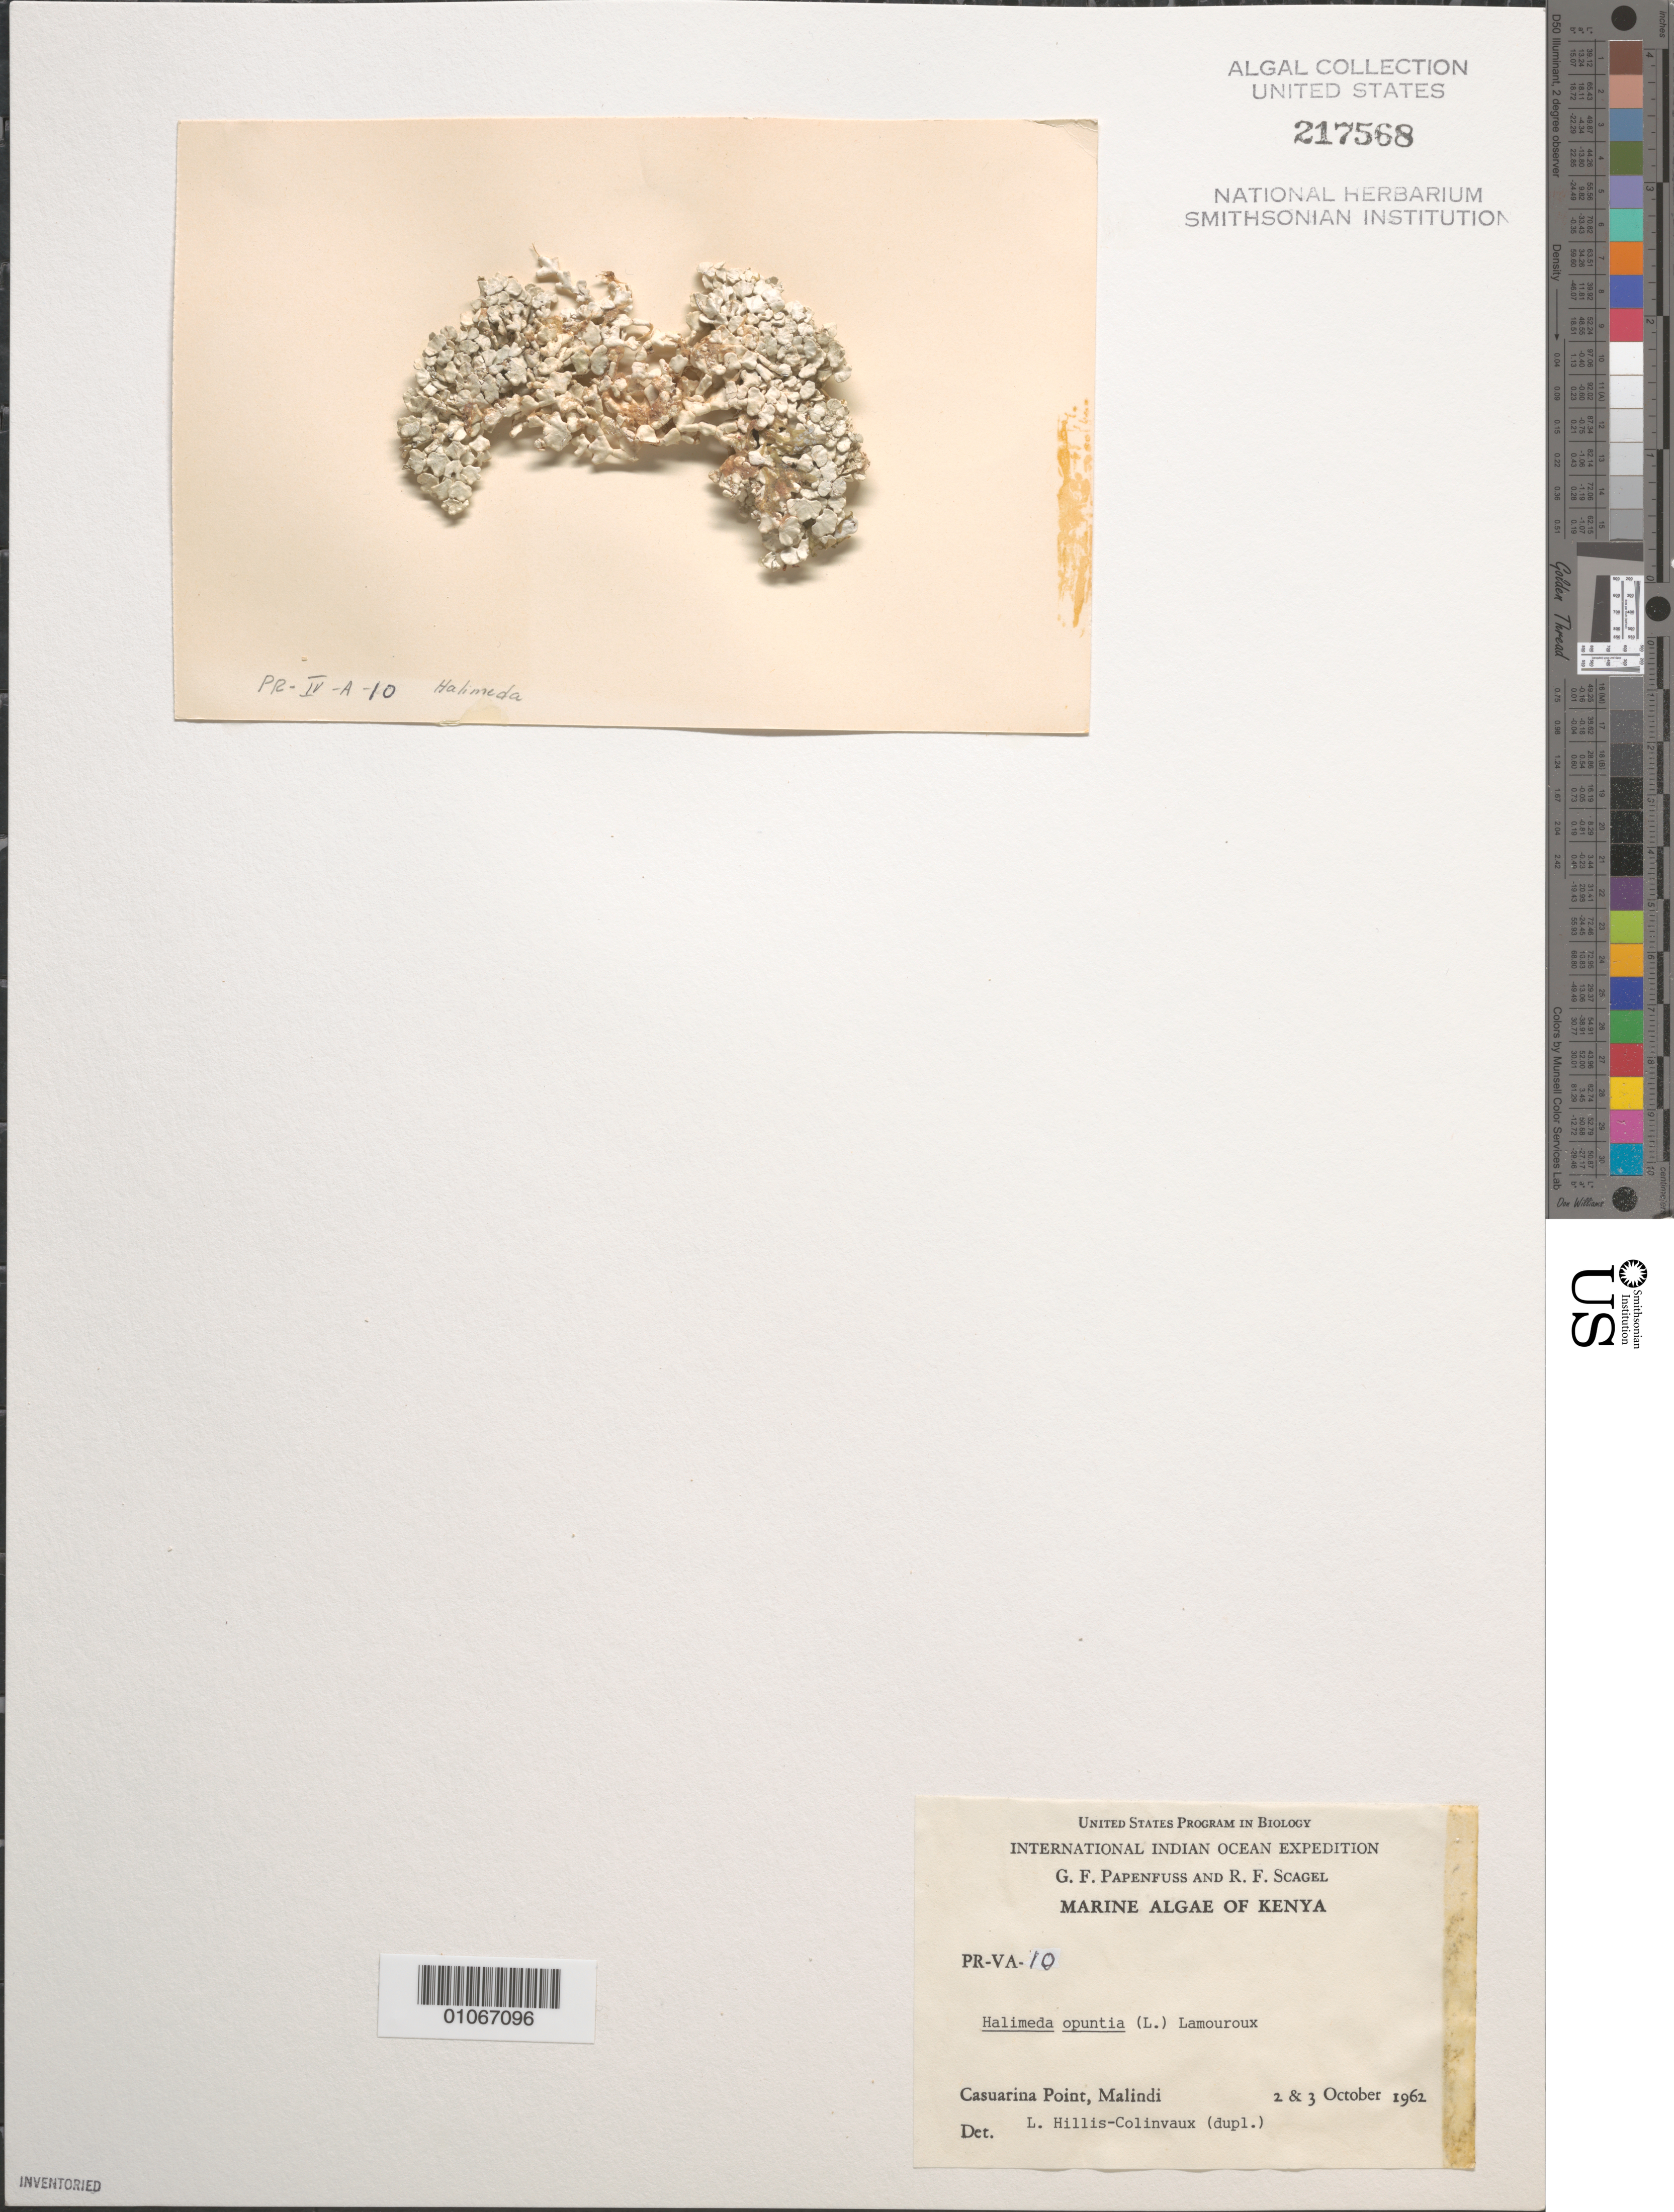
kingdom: Plantae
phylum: Chlorophyta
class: Ulvophyceae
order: Bryopsidales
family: Halimedaceae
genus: Halimeda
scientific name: Halimeda opuntia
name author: (L.) J.V.Lamouroux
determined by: Hillis-Colinvaux, L.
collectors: G. Papenfuss & R. F. Scagel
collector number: PR-VA-10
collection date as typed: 02 Oct 1962 and 03 Oct 1962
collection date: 1962-10-02,1962-10-03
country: Kenya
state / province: Kilifi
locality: Casuarina Point, Malindi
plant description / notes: International Indian Ocean Expedition, 1962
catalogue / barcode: US 217568